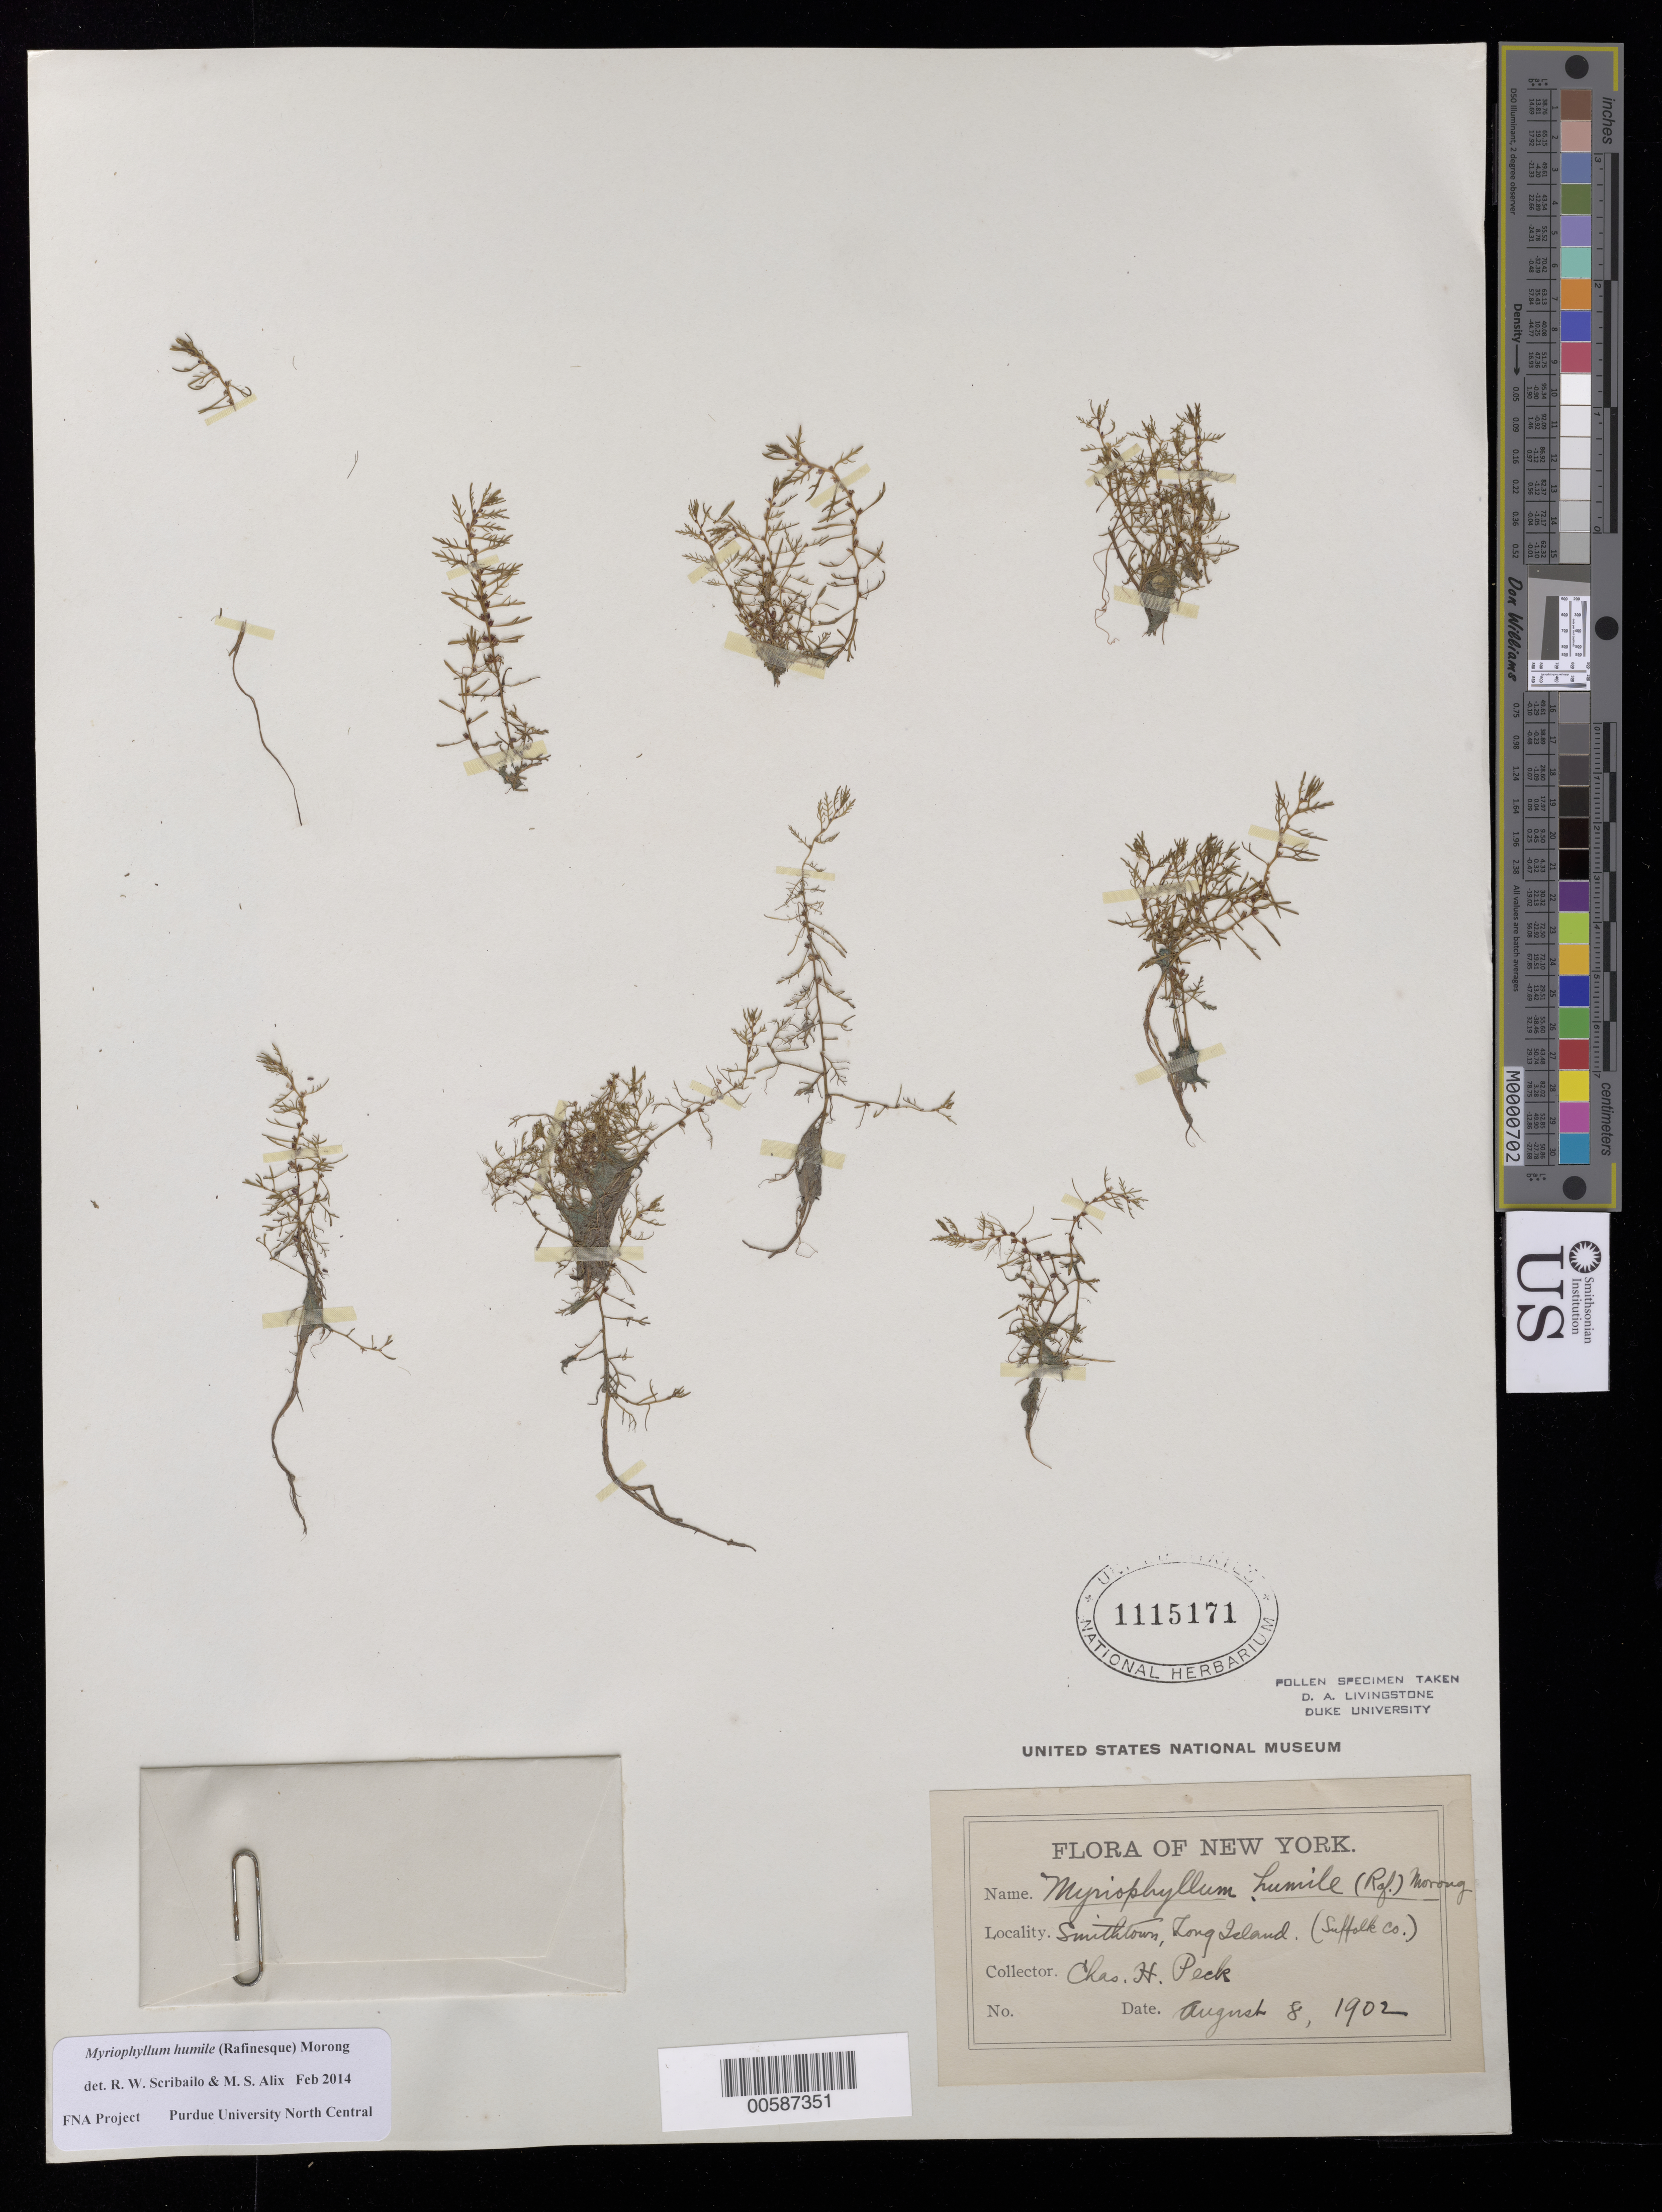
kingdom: Plantae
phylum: Tracheophyta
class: Magnoliopsida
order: Saxifragales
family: Haloragaceae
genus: Myriophyllum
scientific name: Myriophyllum humile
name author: (Raf.) Morong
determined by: Scribailo, R. W.; Alix, M. S.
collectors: C. H. Peck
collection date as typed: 08 Aug 1902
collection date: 1902-08-08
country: United States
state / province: New York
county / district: Suffolk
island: Long Island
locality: Smithtown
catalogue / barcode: US 1115171